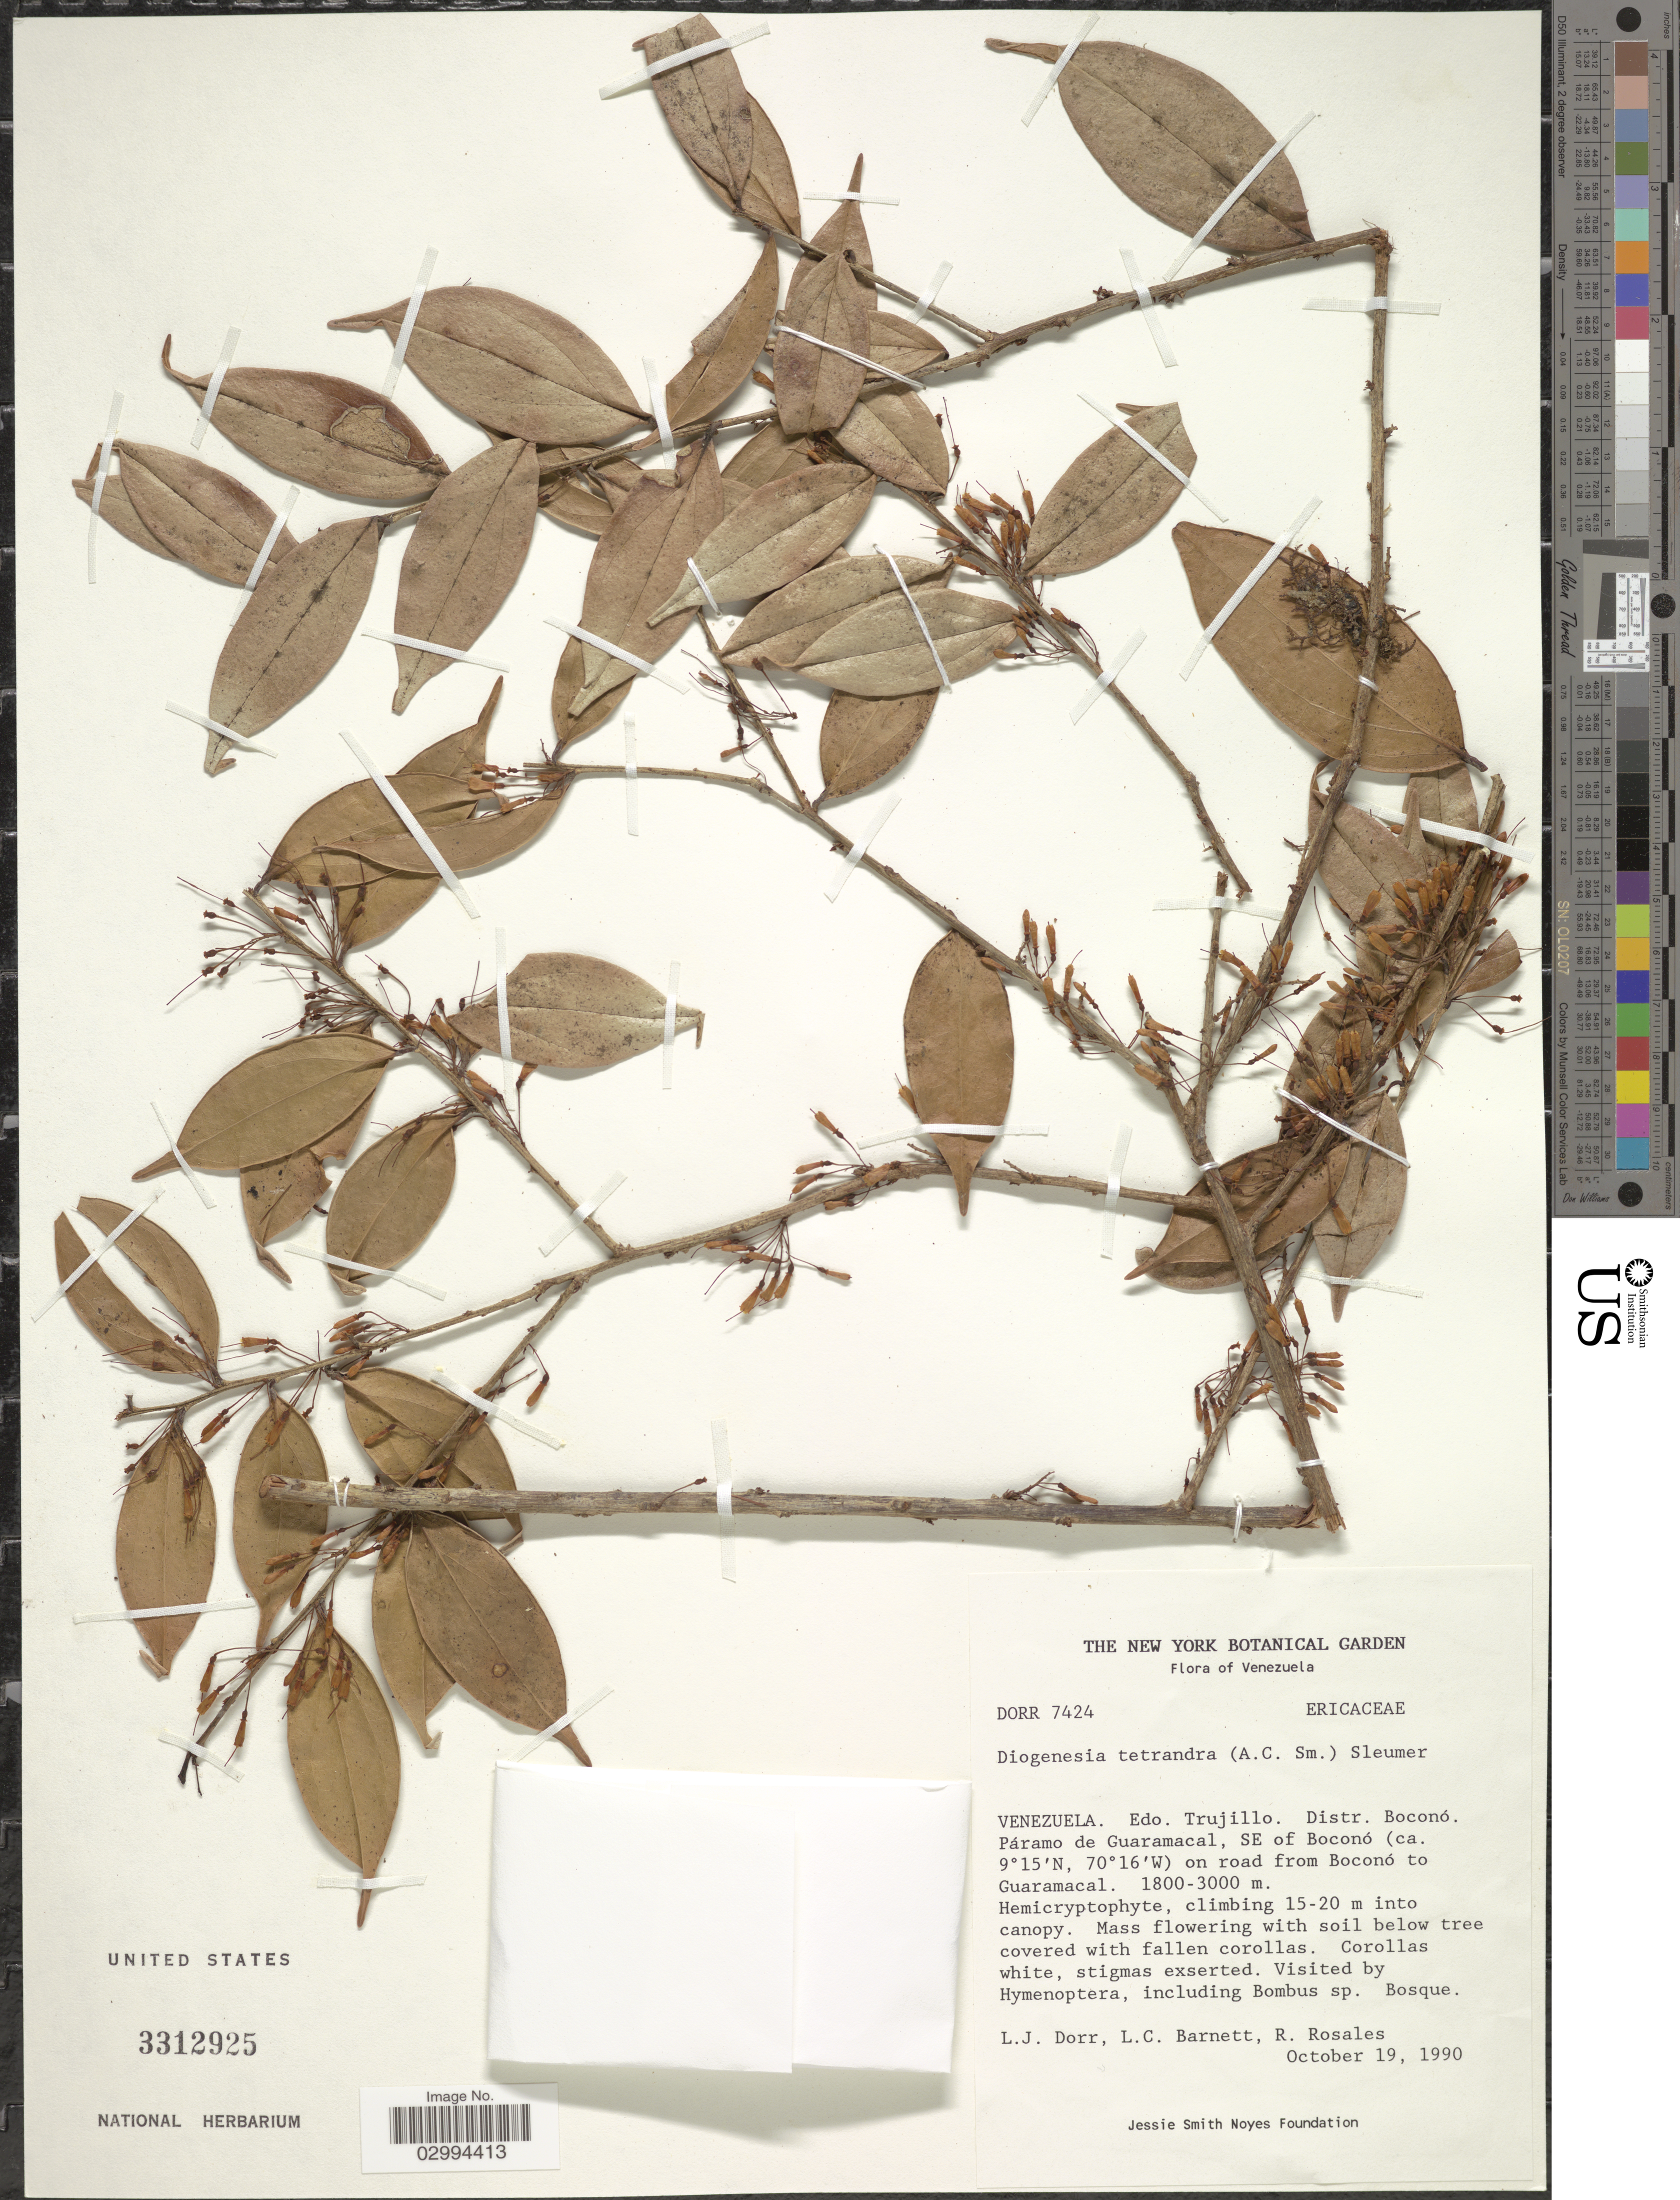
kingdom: Plantae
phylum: Tracheophyta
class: Magnoliopsida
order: Ericales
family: Ericaceae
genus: Diogenesia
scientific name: Diogenesia tetrandra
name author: (A.C. Sm.) Sleumer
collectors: L. J. Dorr, L. C. Barnett & R. Rosales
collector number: DORR7424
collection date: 1990-10-19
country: Venezuela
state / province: Trujillo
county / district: Boconó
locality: Páramo de Guaramacal, SE of Boconó on road from Boconó to Guaramacal.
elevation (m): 1800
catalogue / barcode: US 3312925